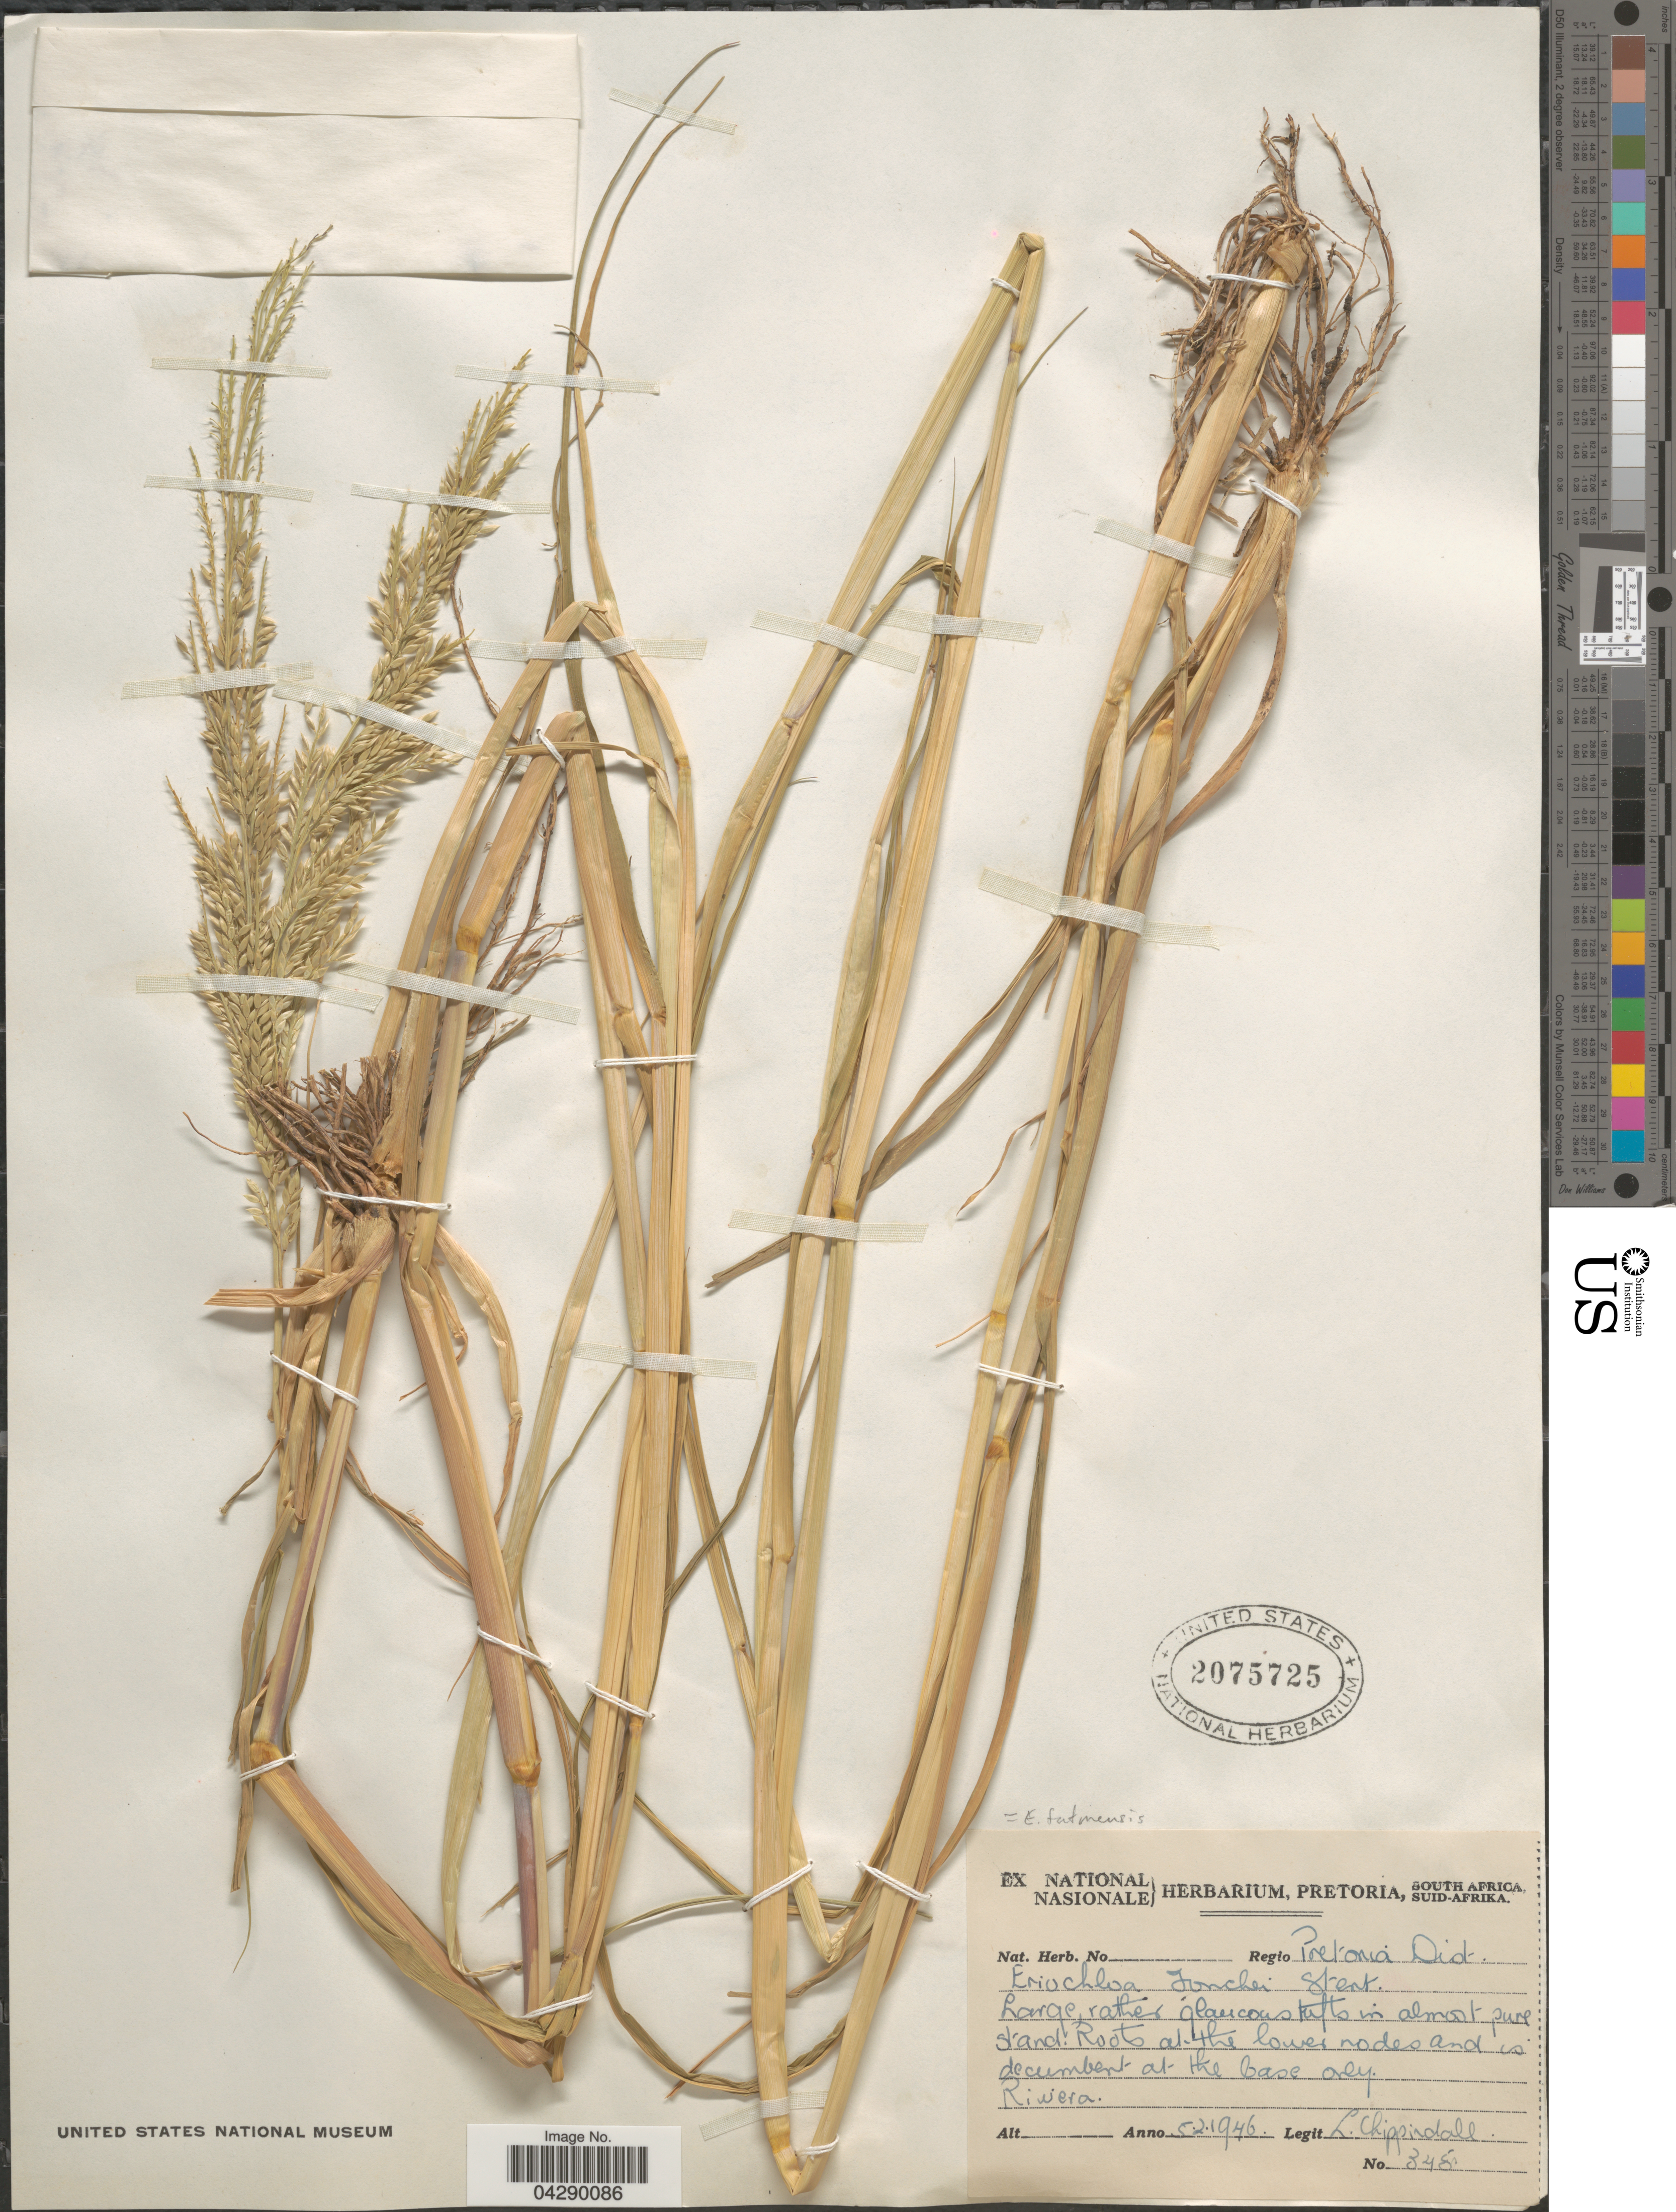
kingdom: Plantae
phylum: Tracheophyta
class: Liliopsida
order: Poales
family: Poaceae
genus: Eriochloa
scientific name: Eriochloa fatmensis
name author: (Hochst. & Steud.) Clayton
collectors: L. Chippindall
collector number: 345*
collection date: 1946-02-05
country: South Africa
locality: Regio Pretoria Dist. Riviera.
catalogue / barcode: US 2075725